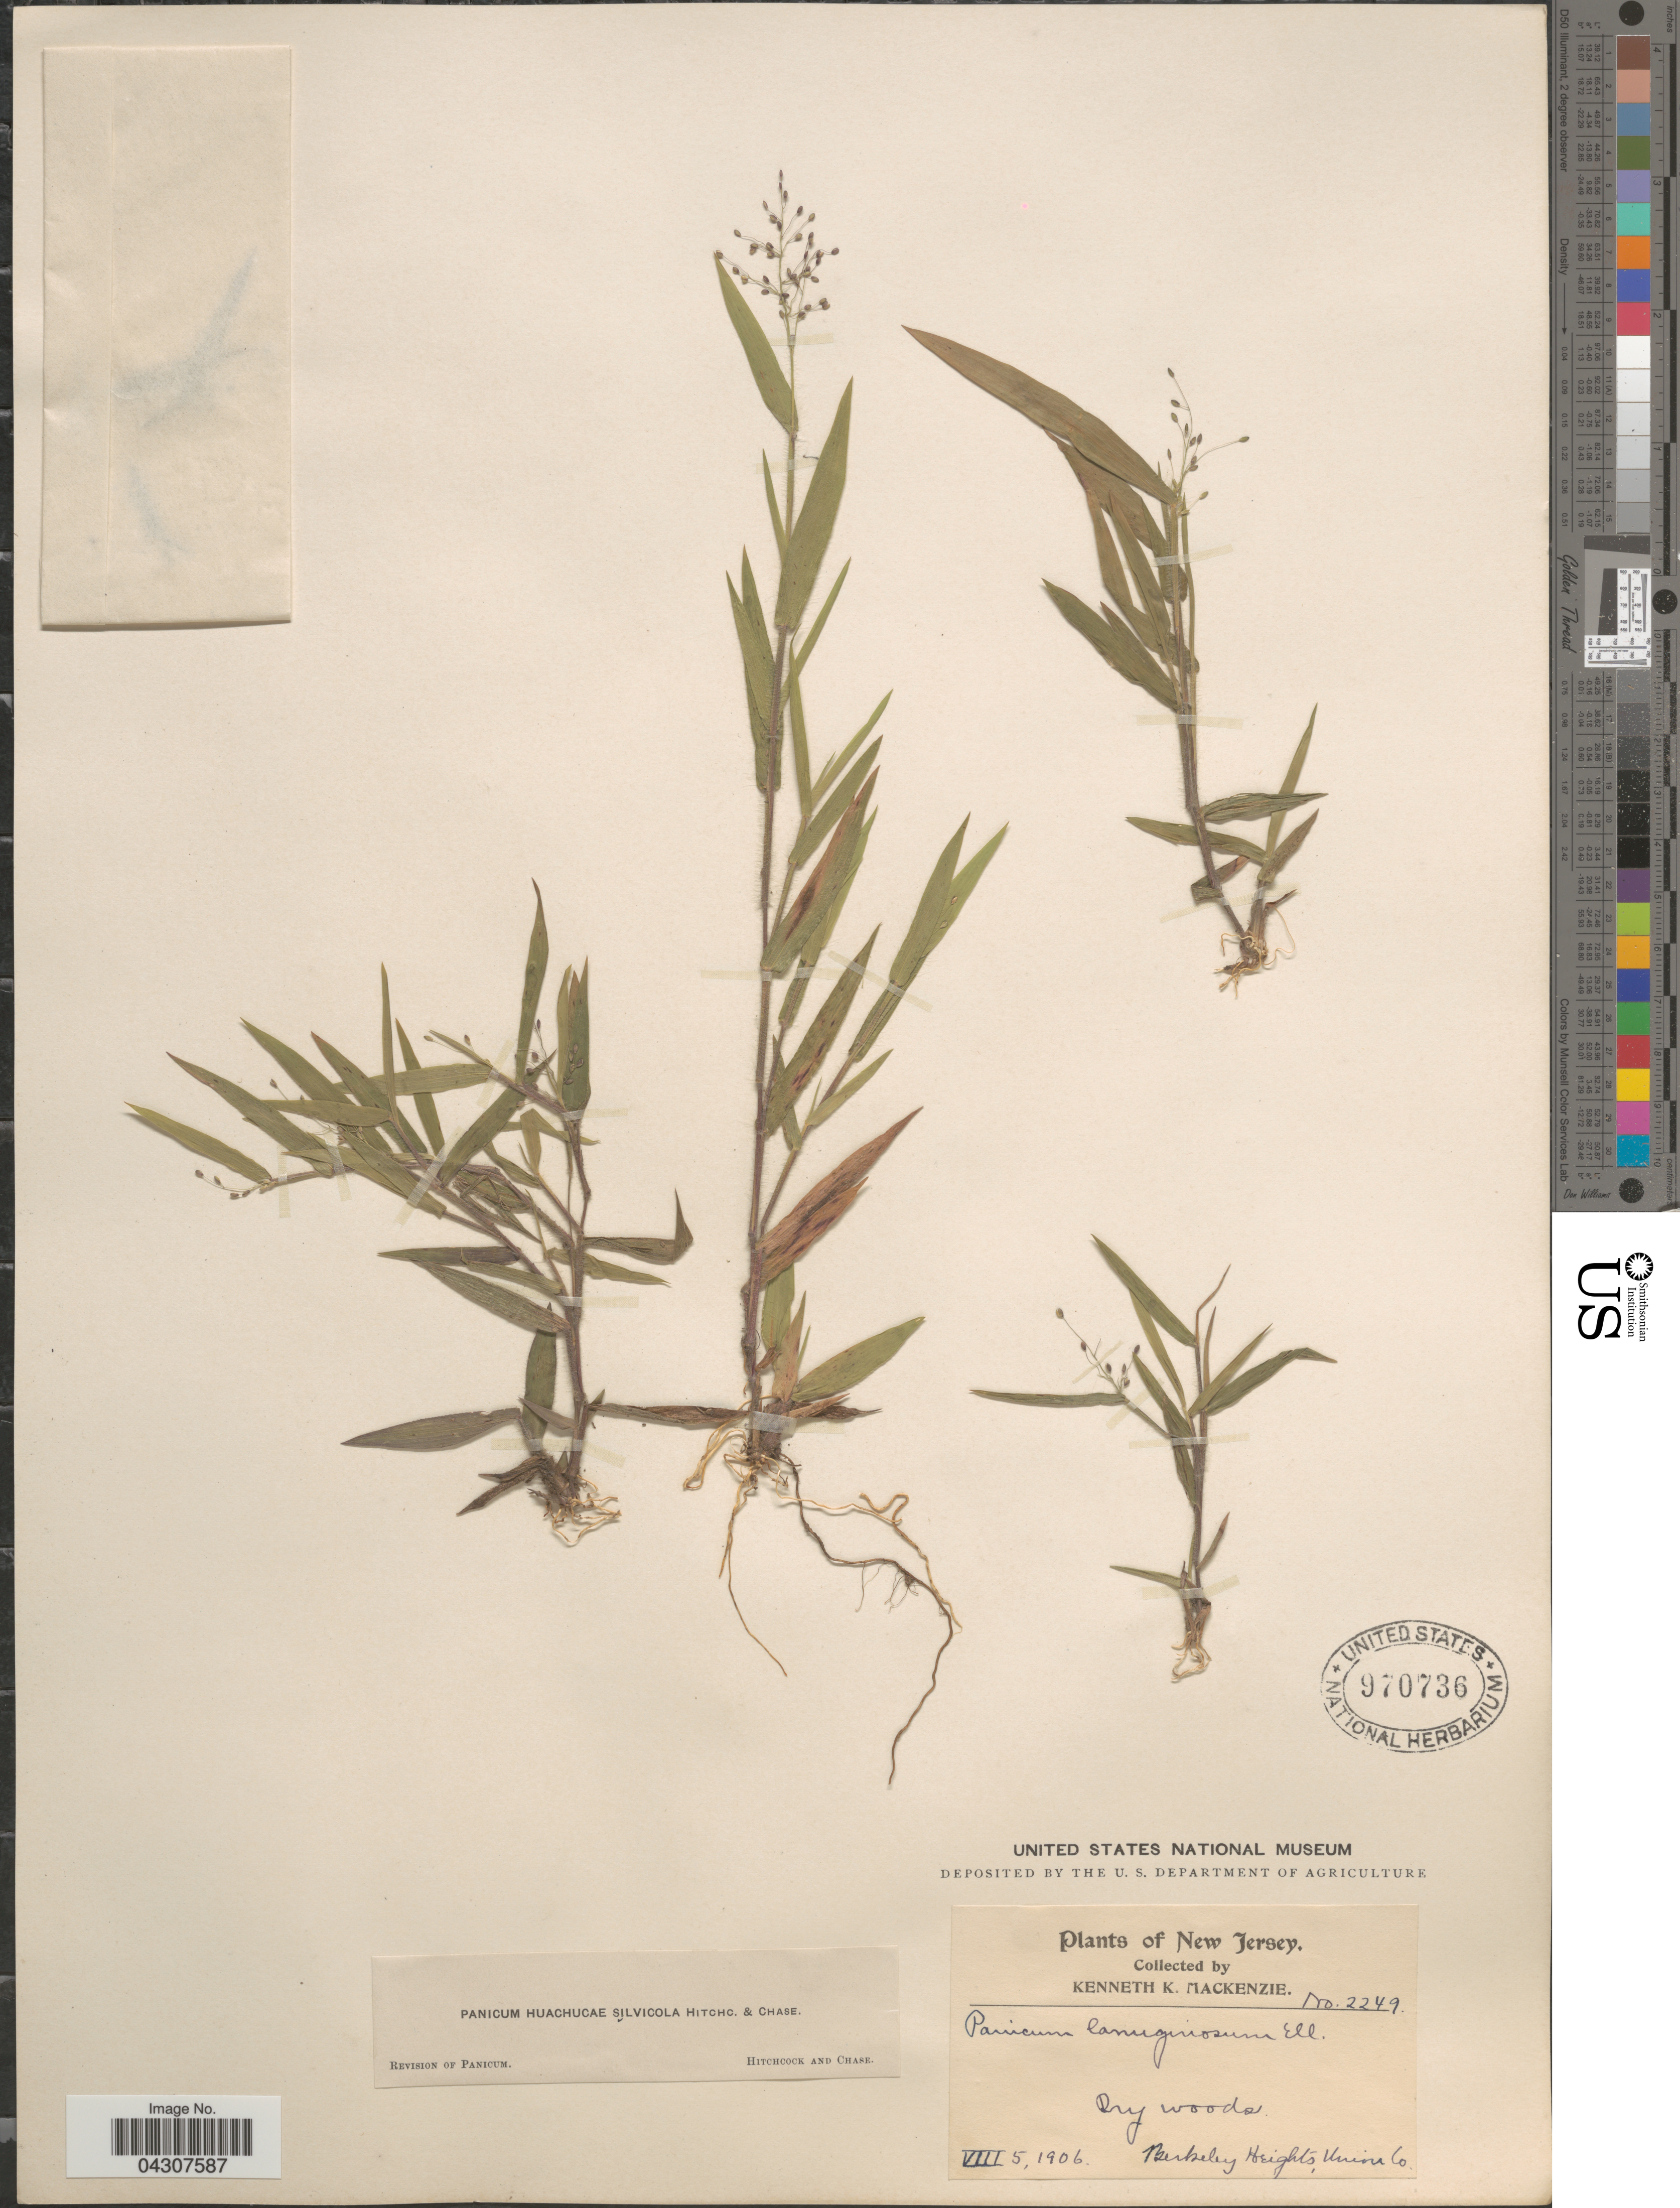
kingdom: Plantae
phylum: Tracheophyta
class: Liliopsida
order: Poales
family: Poaceae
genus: Dichanthelium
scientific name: Dichanthelium acuminatum var. acuminatum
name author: (Sw.) Gould & C.A. Clark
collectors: K. K. Mackenzie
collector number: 2249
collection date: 1906-08-05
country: United States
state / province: New Jersey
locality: Dry woods. Berkeley Heights, Union Co.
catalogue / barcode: US 970736